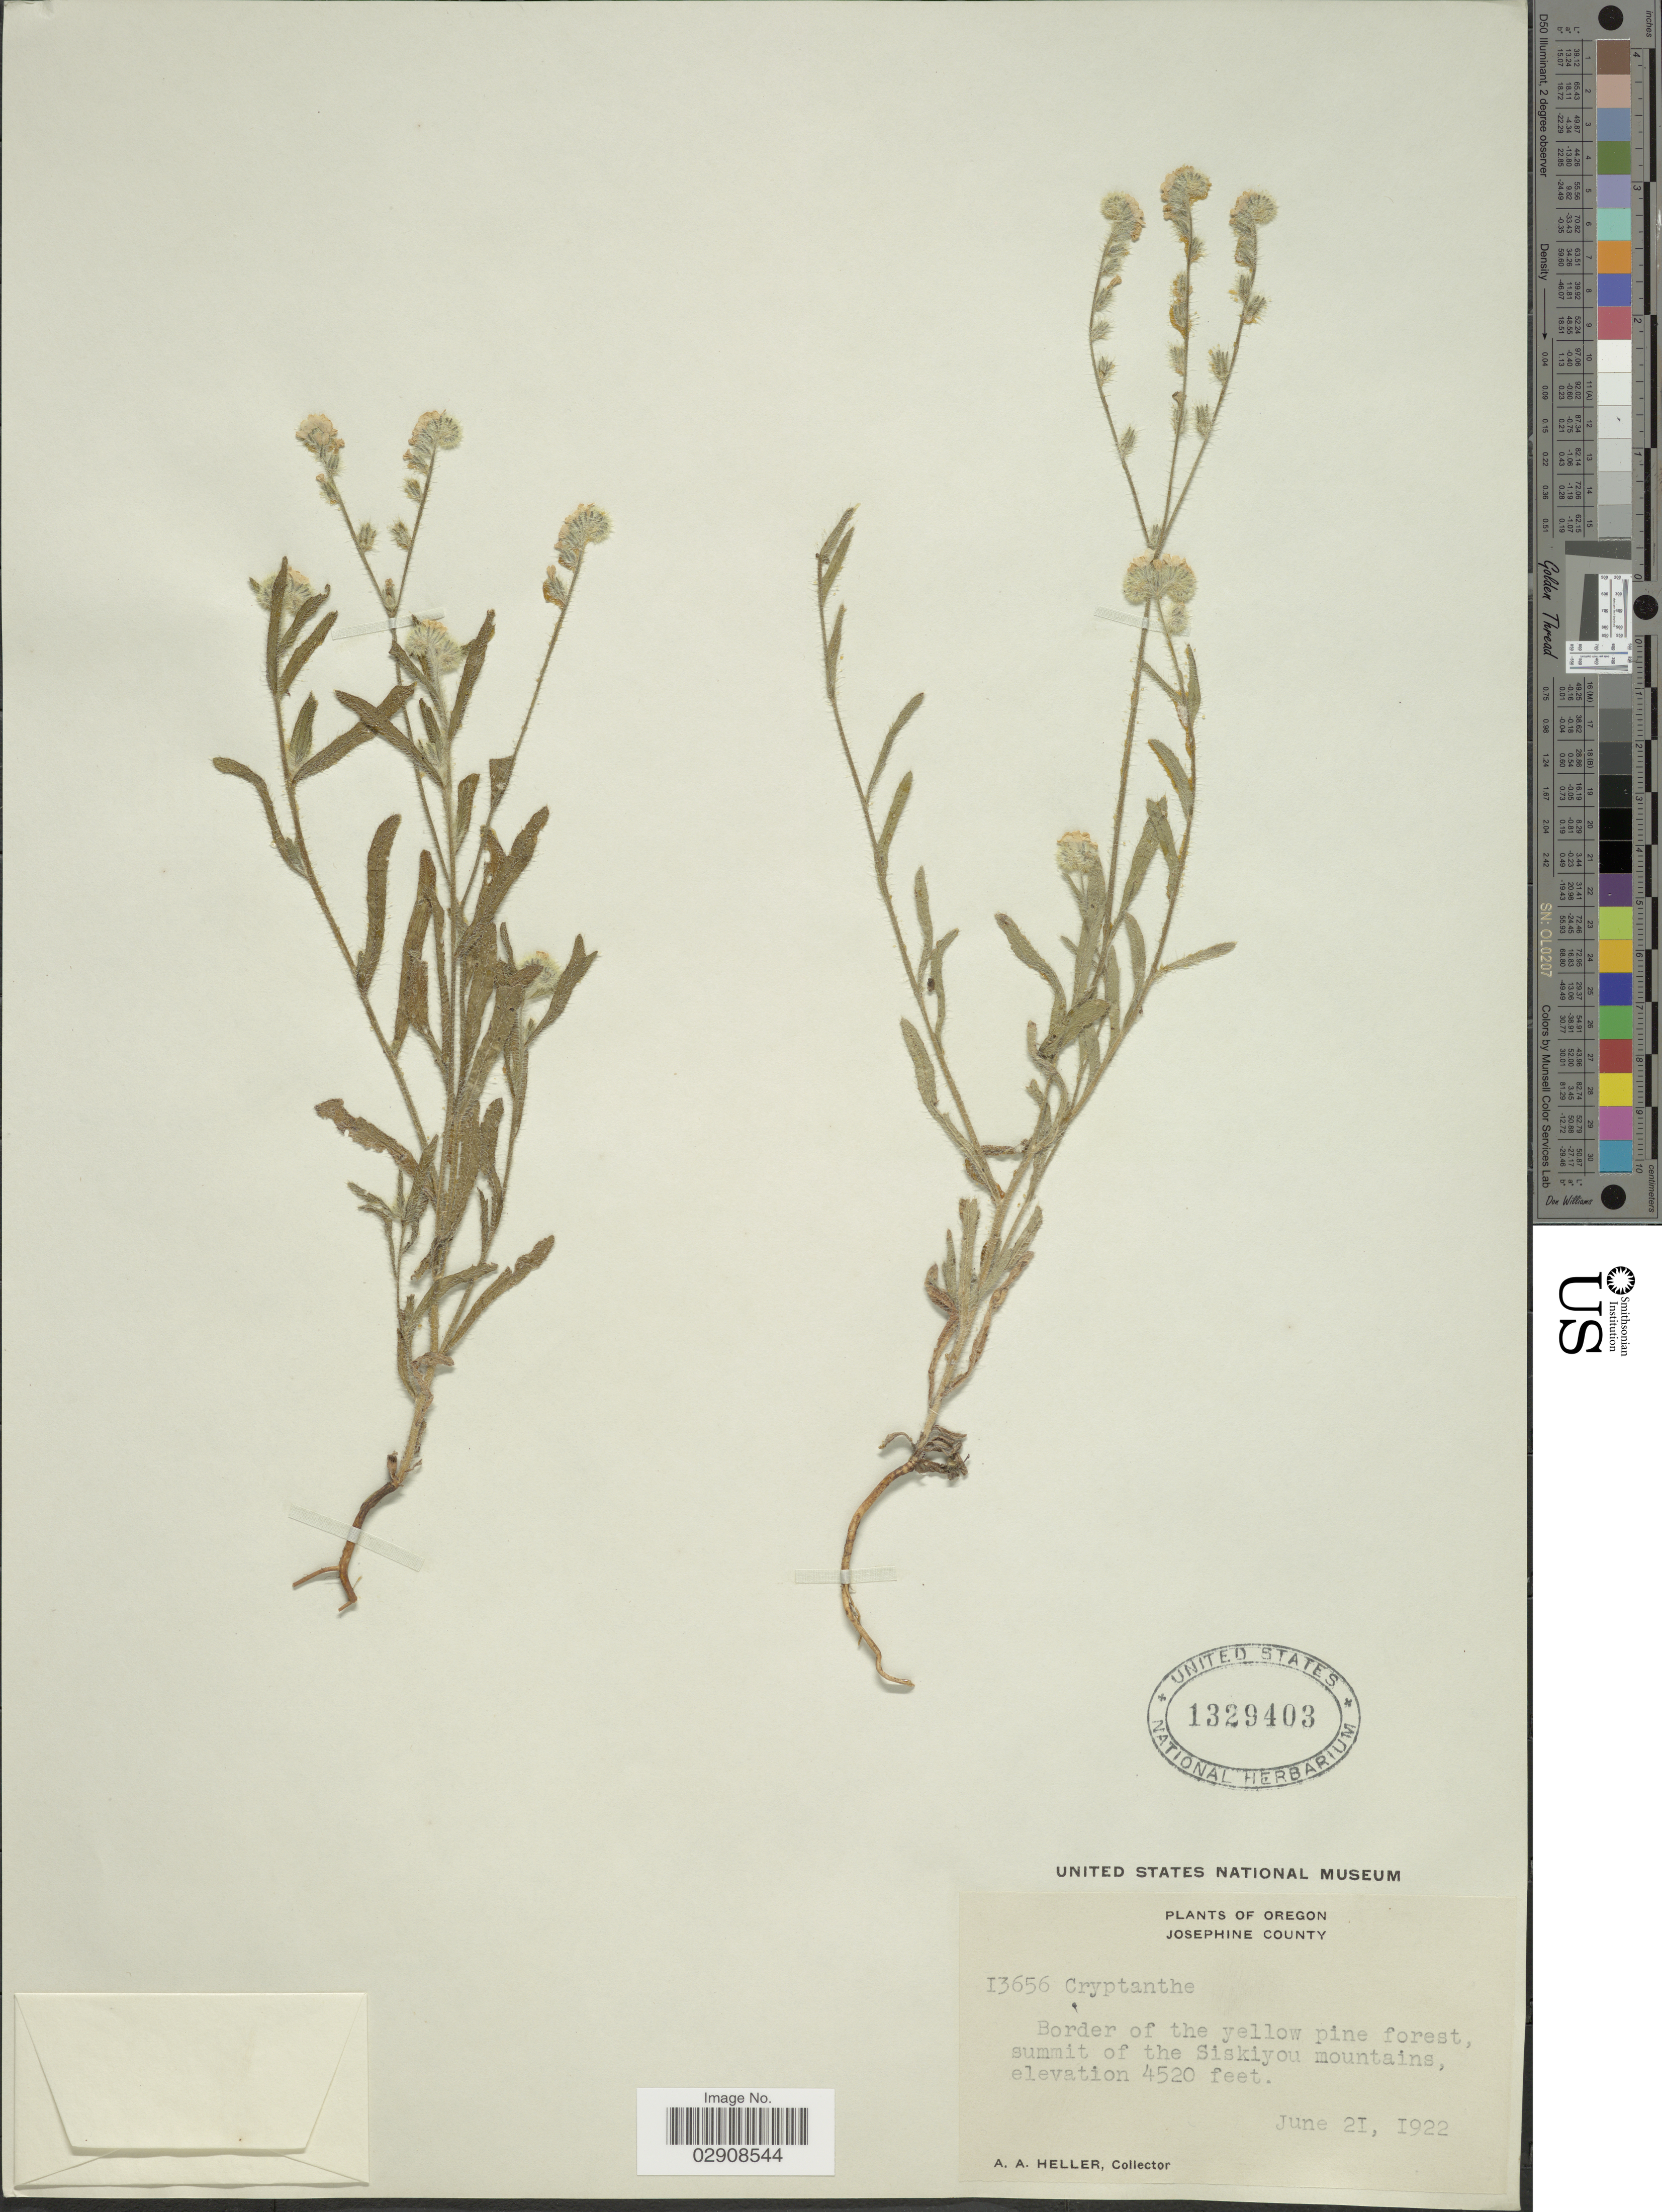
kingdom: Plantae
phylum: Tracheophyta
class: Magnoliopsida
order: Boraginales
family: Boraginaceae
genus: Cryptantha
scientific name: Cryptantha sp.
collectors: A. A. Heller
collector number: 13656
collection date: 1922-06-21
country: United States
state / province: Oregon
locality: Josephine County. Summit of the Siskiyou mountains.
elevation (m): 1378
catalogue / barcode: US 1329403